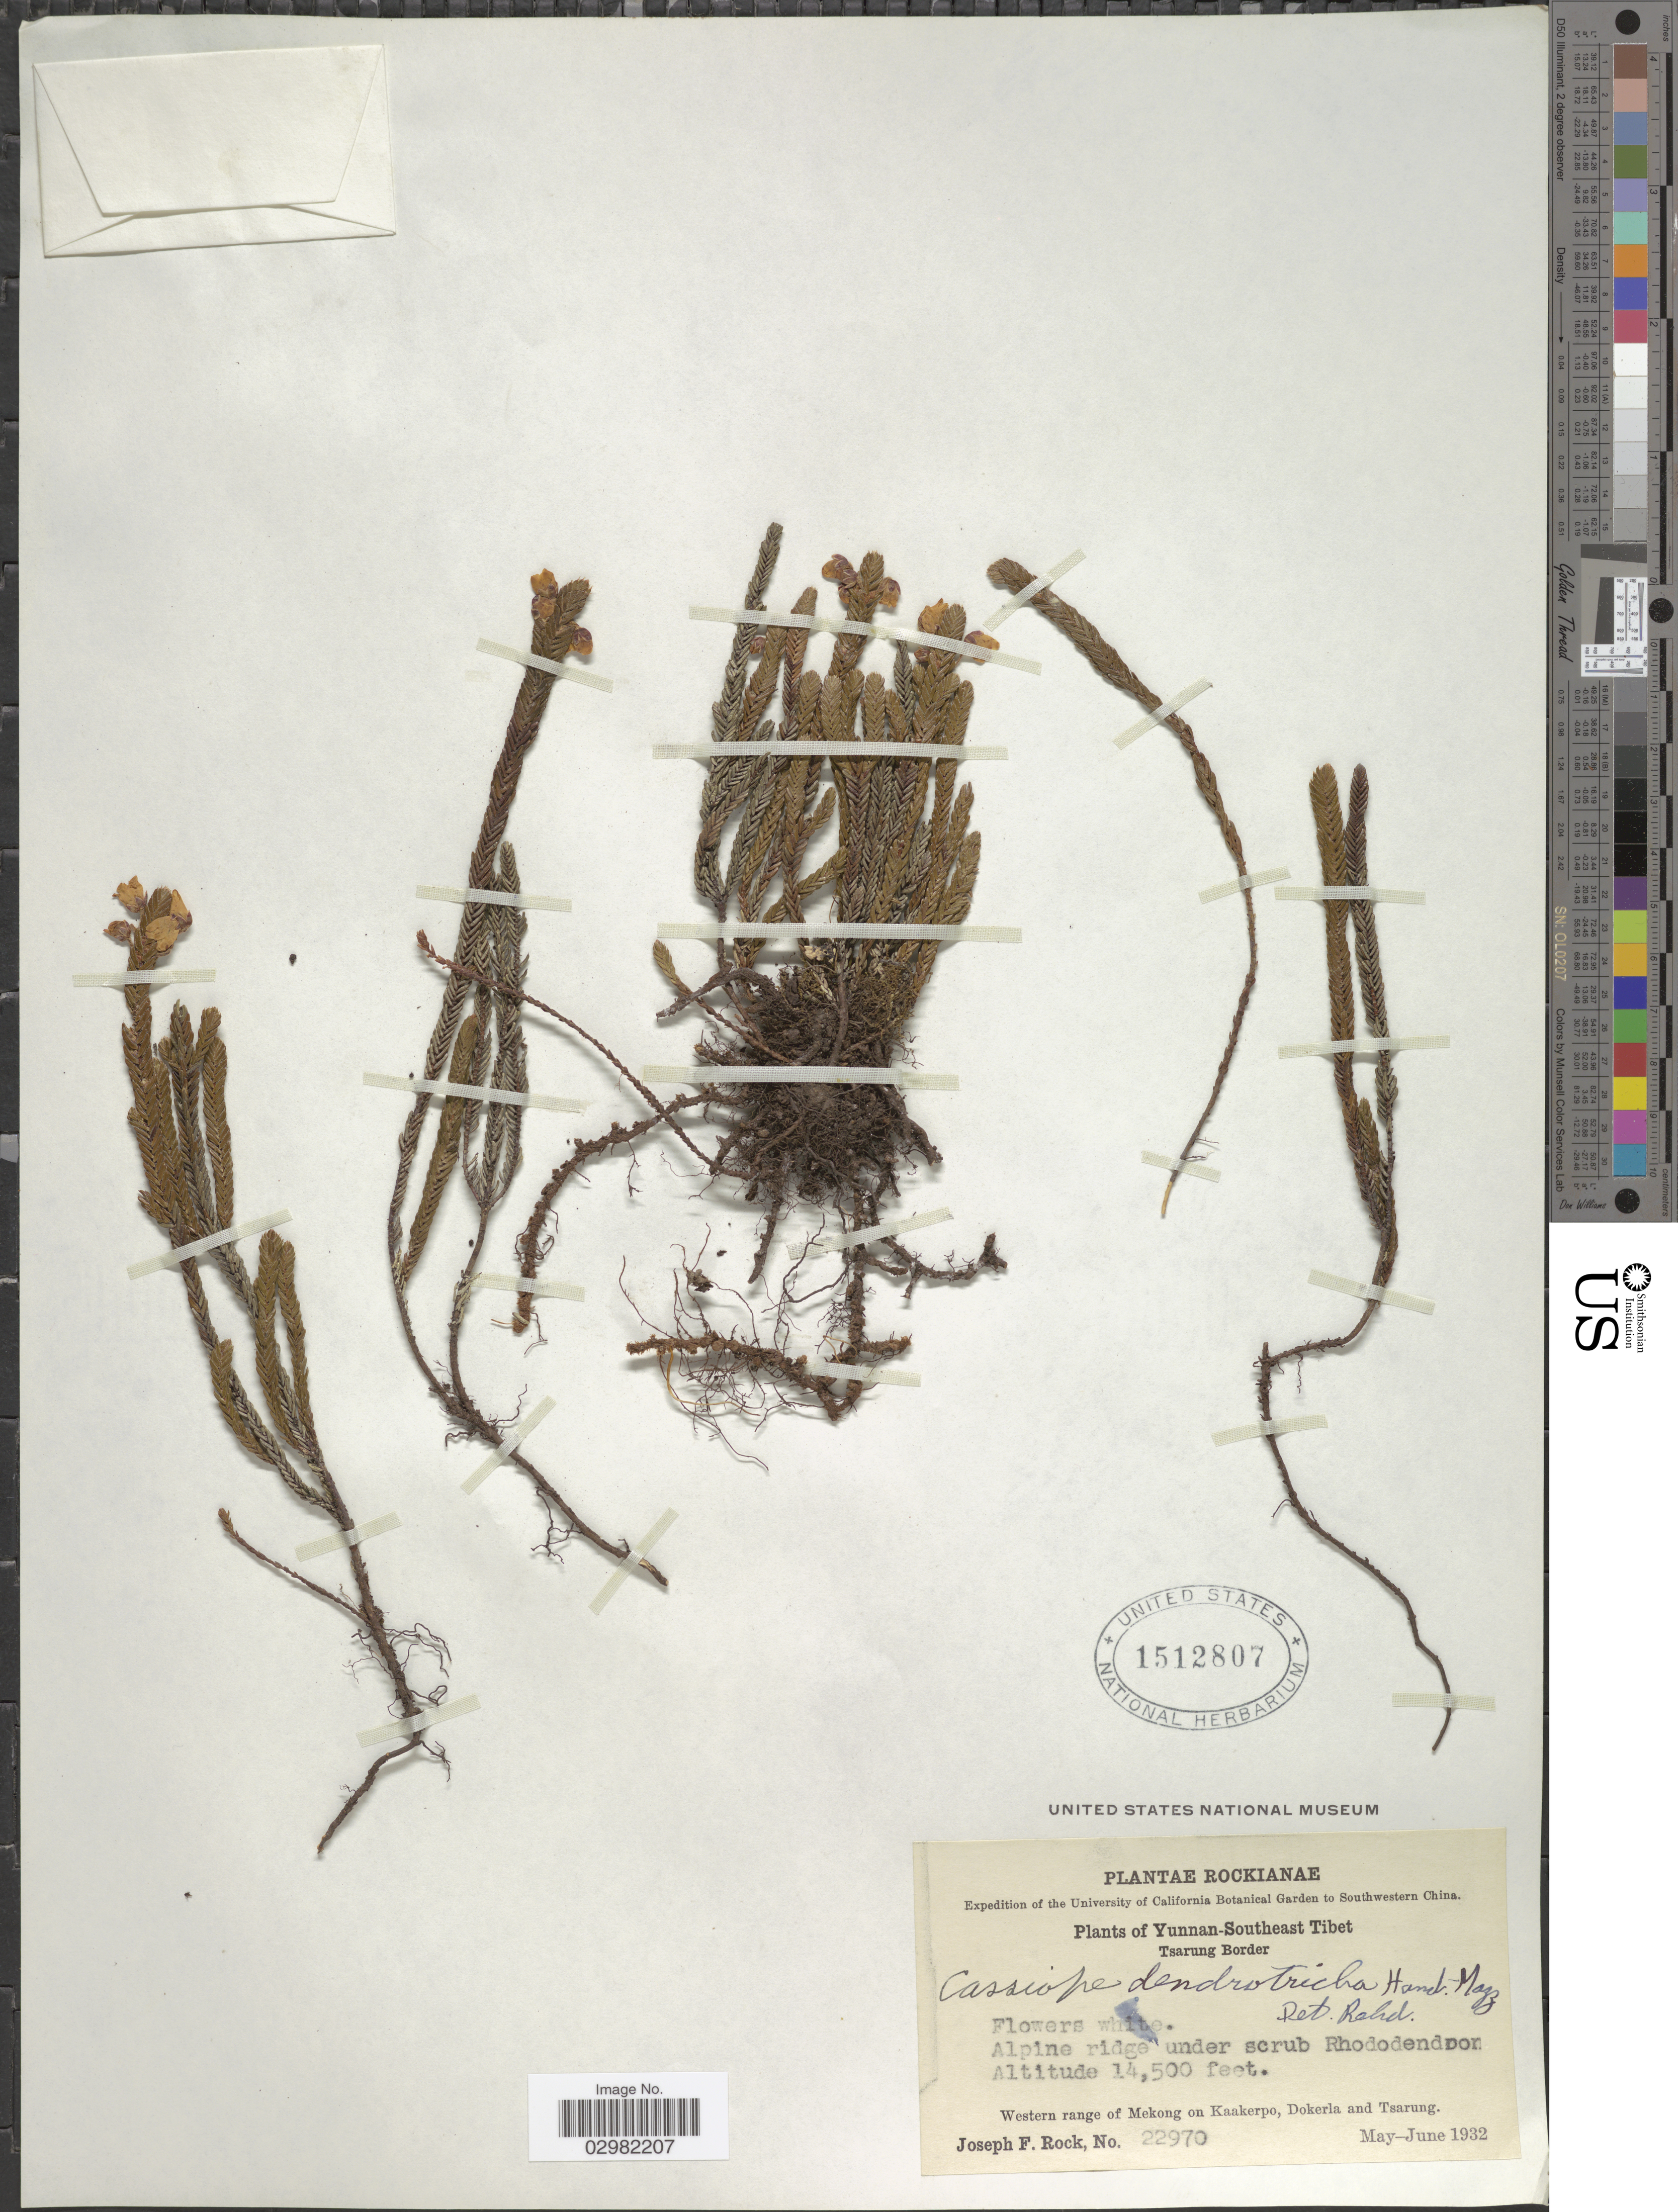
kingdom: Plantae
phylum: Tracheophyta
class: Magnoliopsida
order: Ericales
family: Ericaceae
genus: Cassiope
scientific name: Cassiope dendrotricha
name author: Hand.-Mazz.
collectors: J. F. Rock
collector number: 22970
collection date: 1932-05/1932-06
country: China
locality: Southwestern China. Yunnan-Southeast Tibet. Tsarung Border. Western range of Mekong on Kaakerpo, Dokerla and Tsarung.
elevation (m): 4420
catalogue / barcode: US 1512807